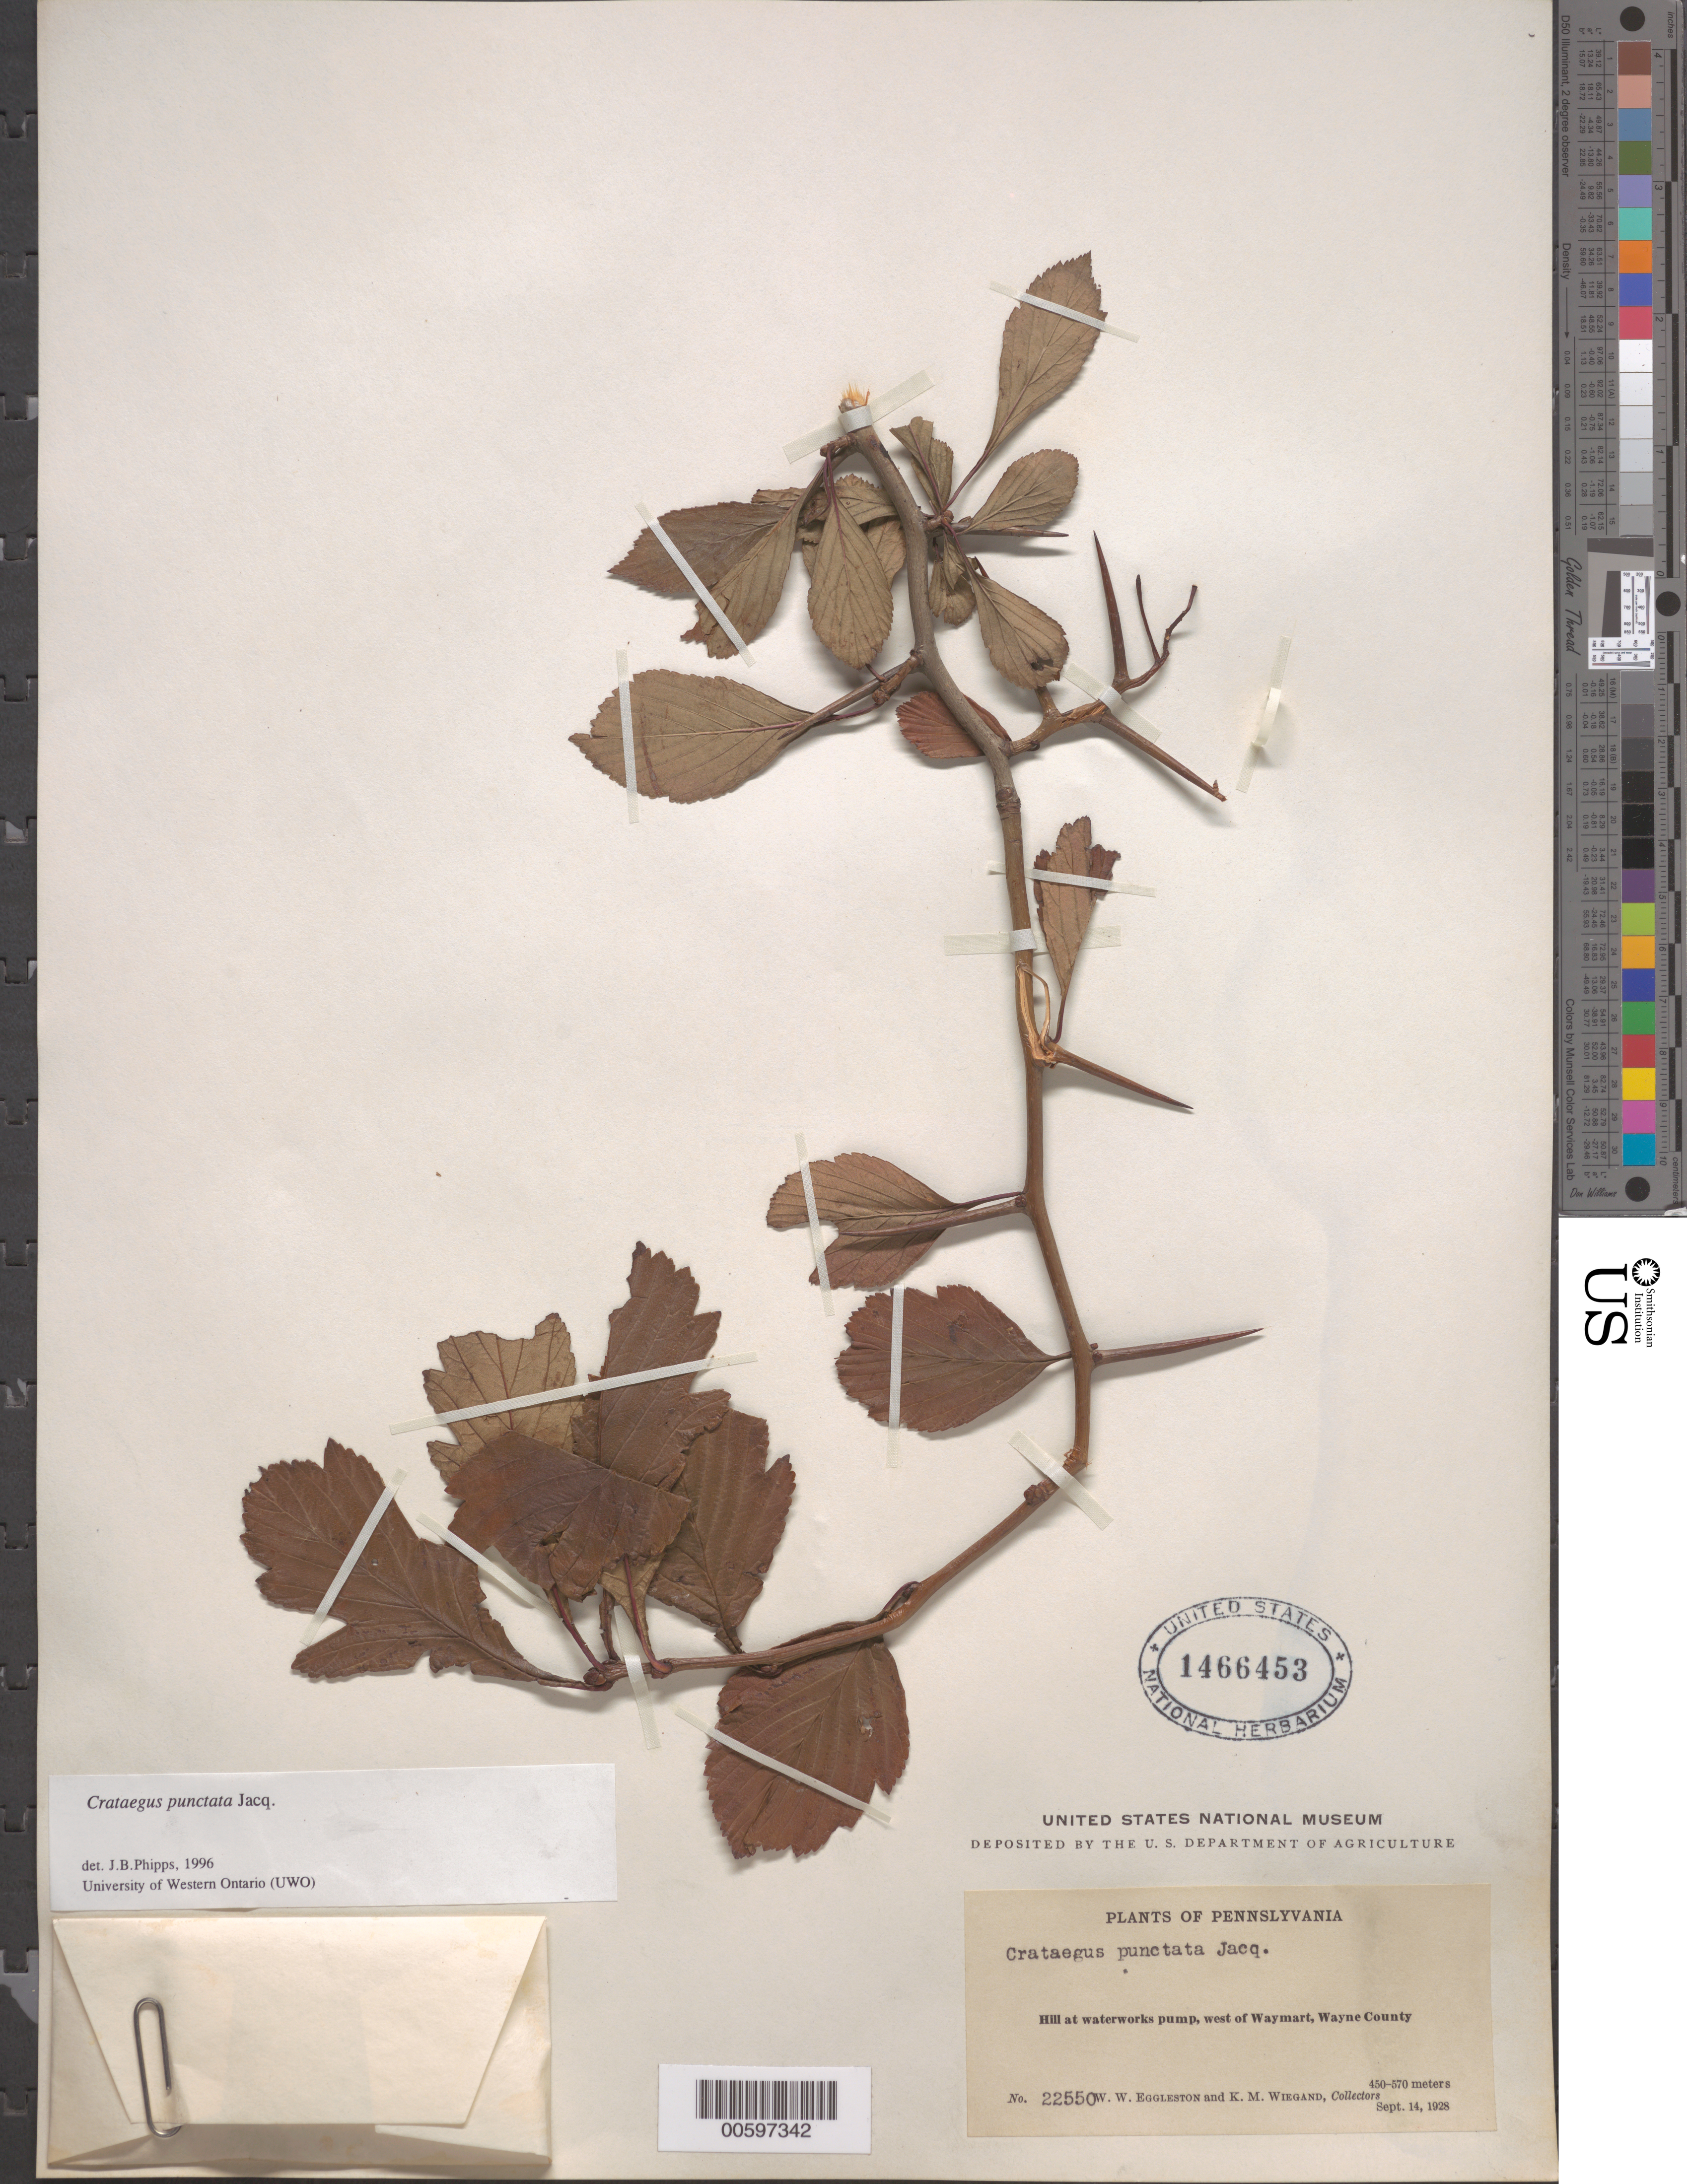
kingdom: Plantae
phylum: Tracheophyta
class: Magnoliopsida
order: Rosales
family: Rosaceae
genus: Crataegus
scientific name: Crataegus punctata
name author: Jacq.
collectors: W. W. Eggleston & K. M. Wiegand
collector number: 22550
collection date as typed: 14 Sep 1928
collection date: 1928-09-14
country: United States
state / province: Pennsylvania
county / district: Wayne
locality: Hill at waterworks pump, W of Waymart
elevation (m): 450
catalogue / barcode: US 1466453